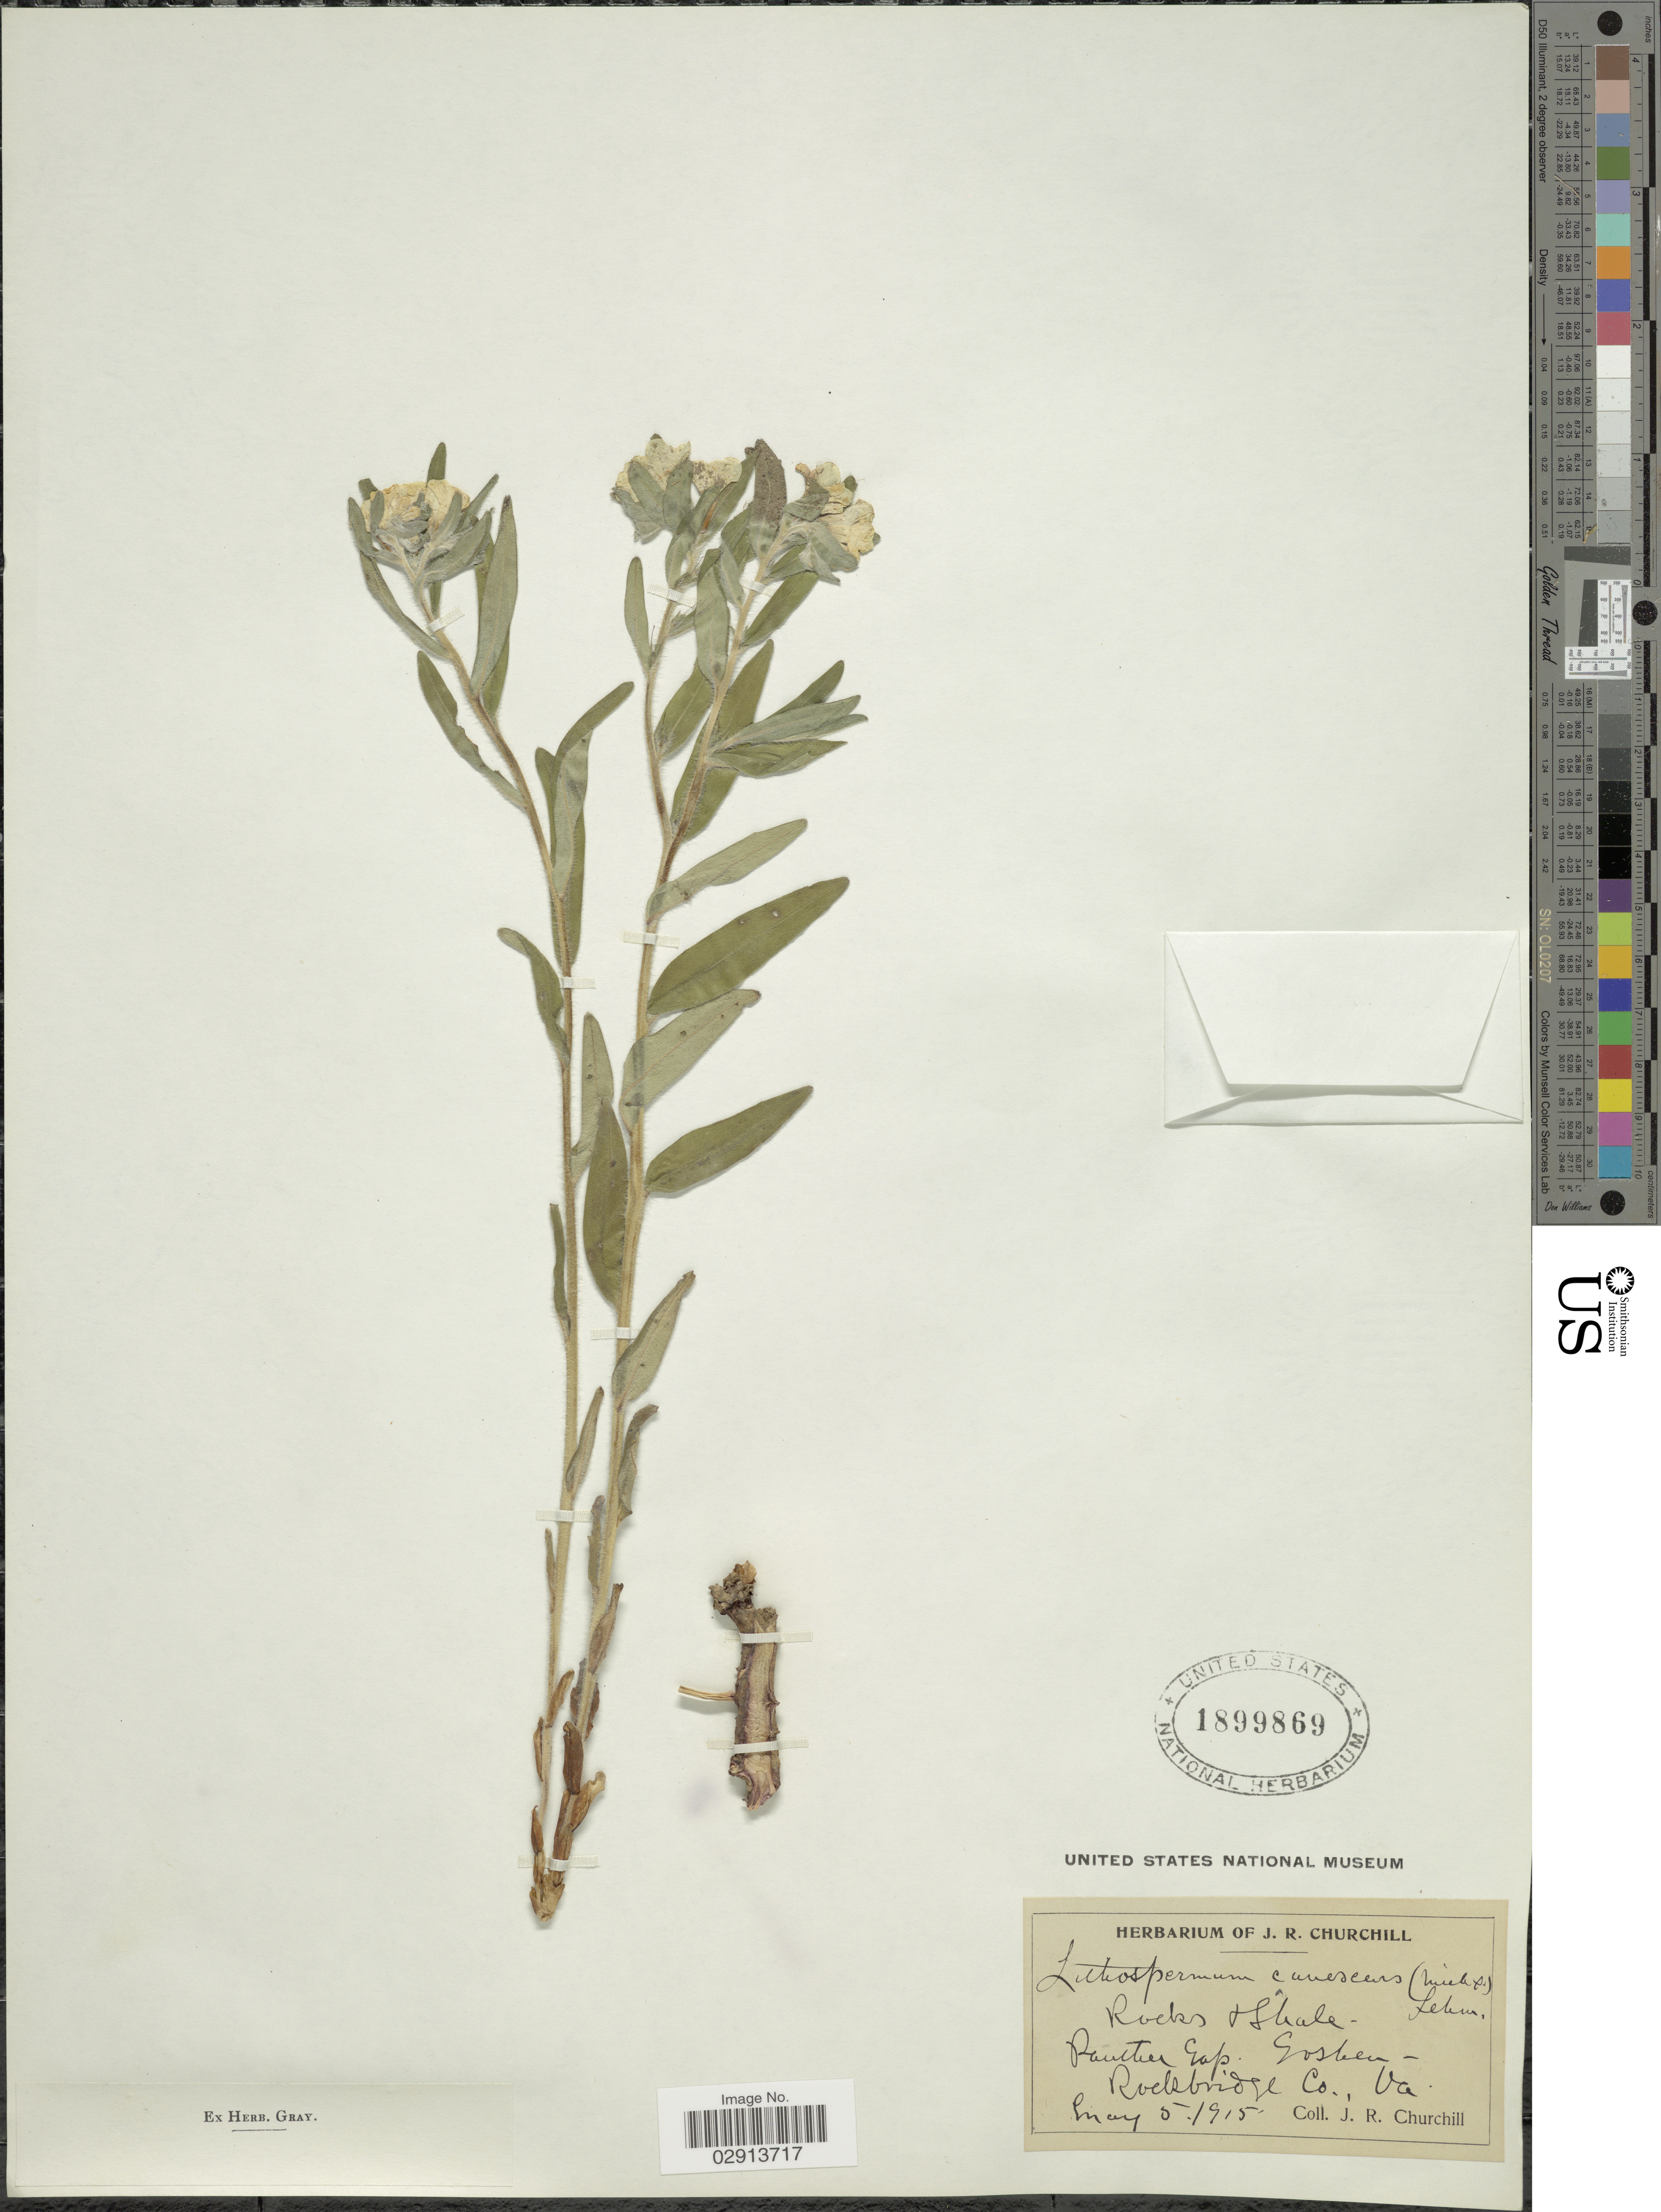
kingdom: Plantae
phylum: Tracheophyta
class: Magnoliopsida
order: Boraginales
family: Boraginaceae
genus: Lithospermum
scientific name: Lithospermum canescens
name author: (Michx.) Lehm.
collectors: J. Churchill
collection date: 1915-05-05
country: United States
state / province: Virginia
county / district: Rockbridge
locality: Rocks + shale. Panther Gap. Goshen-Rockbridge Co., Va.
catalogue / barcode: US 1899869